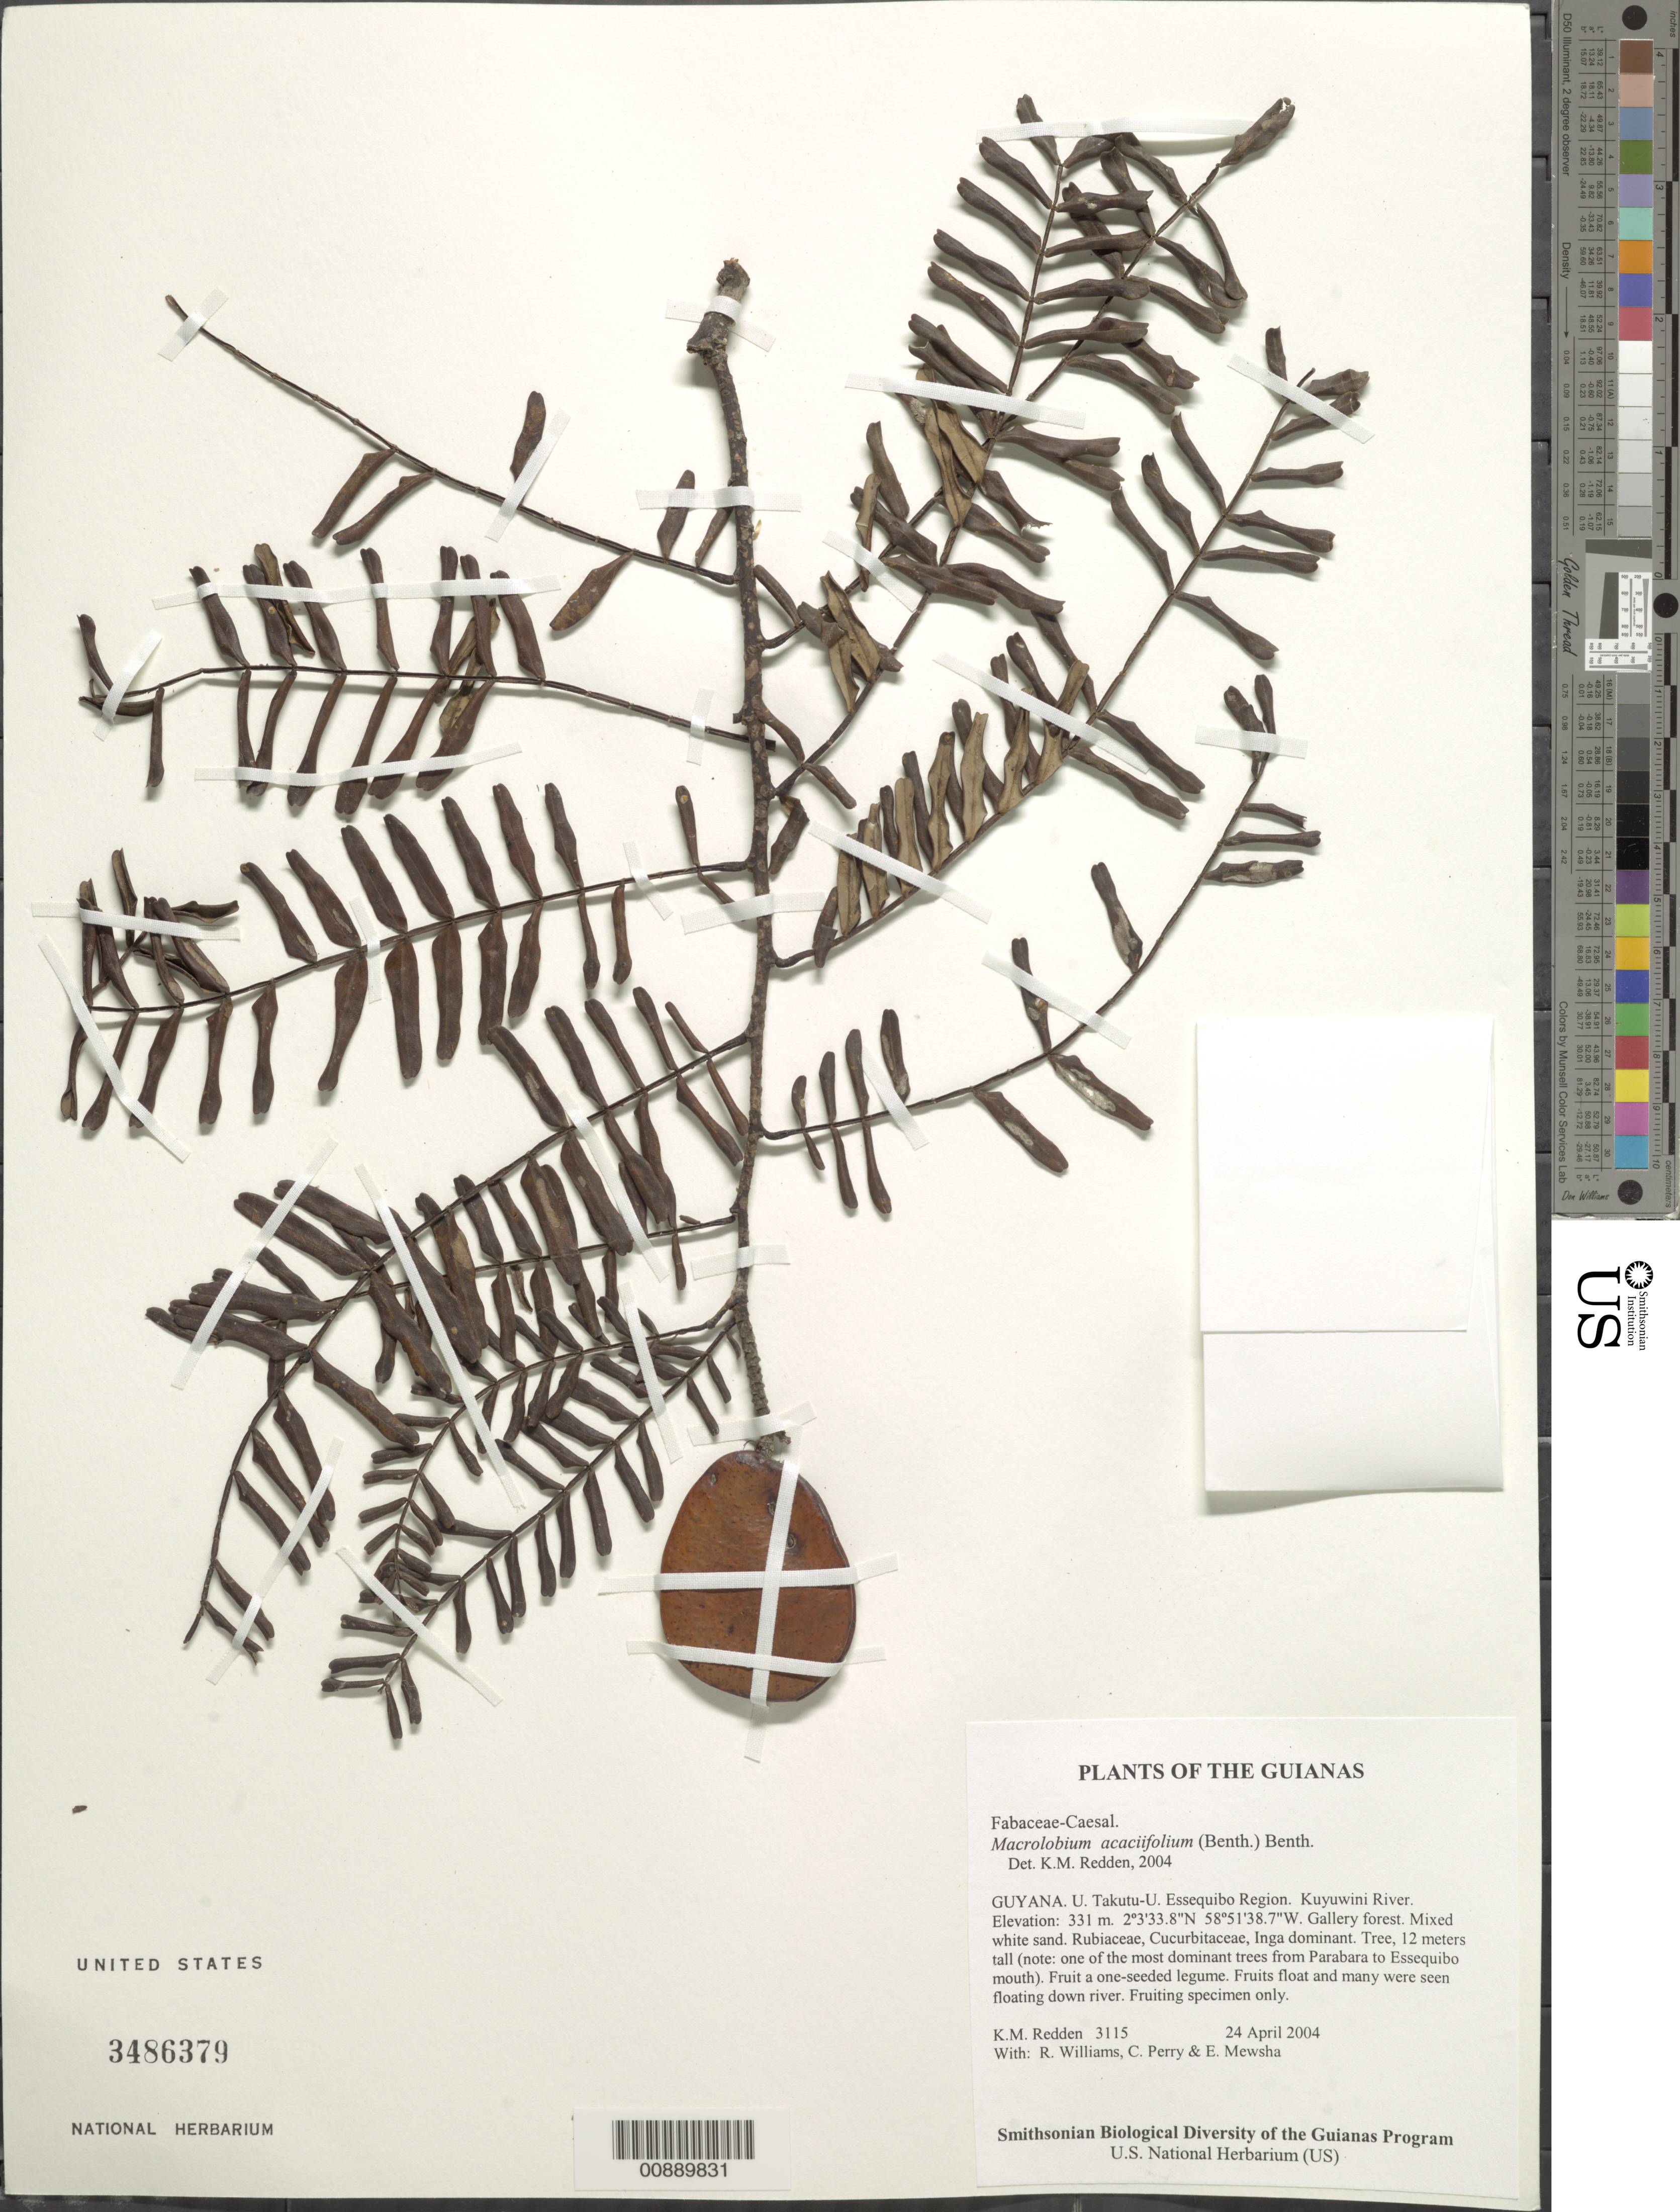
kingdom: Plantae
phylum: Tracheophyta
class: Magnoliopsida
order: Fabales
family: Fabaceae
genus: Macrolobium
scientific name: Macrolobium acaciifolium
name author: (Benth.) Benth.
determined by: Redden, K. M.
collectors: K. M. Redden, R. Williams, C. Perry & E. Mewsha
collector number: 3115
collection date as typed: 24 April 2004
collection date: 2004-04-24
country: Guyana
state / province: U. Takutu-U. Essequibo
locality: Kuyuwini River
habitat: Gallery forest. Mixed white sand. Rubiaceae, Cucurbitaceae, Inga dominant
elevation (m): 331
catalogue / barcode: US 3486379